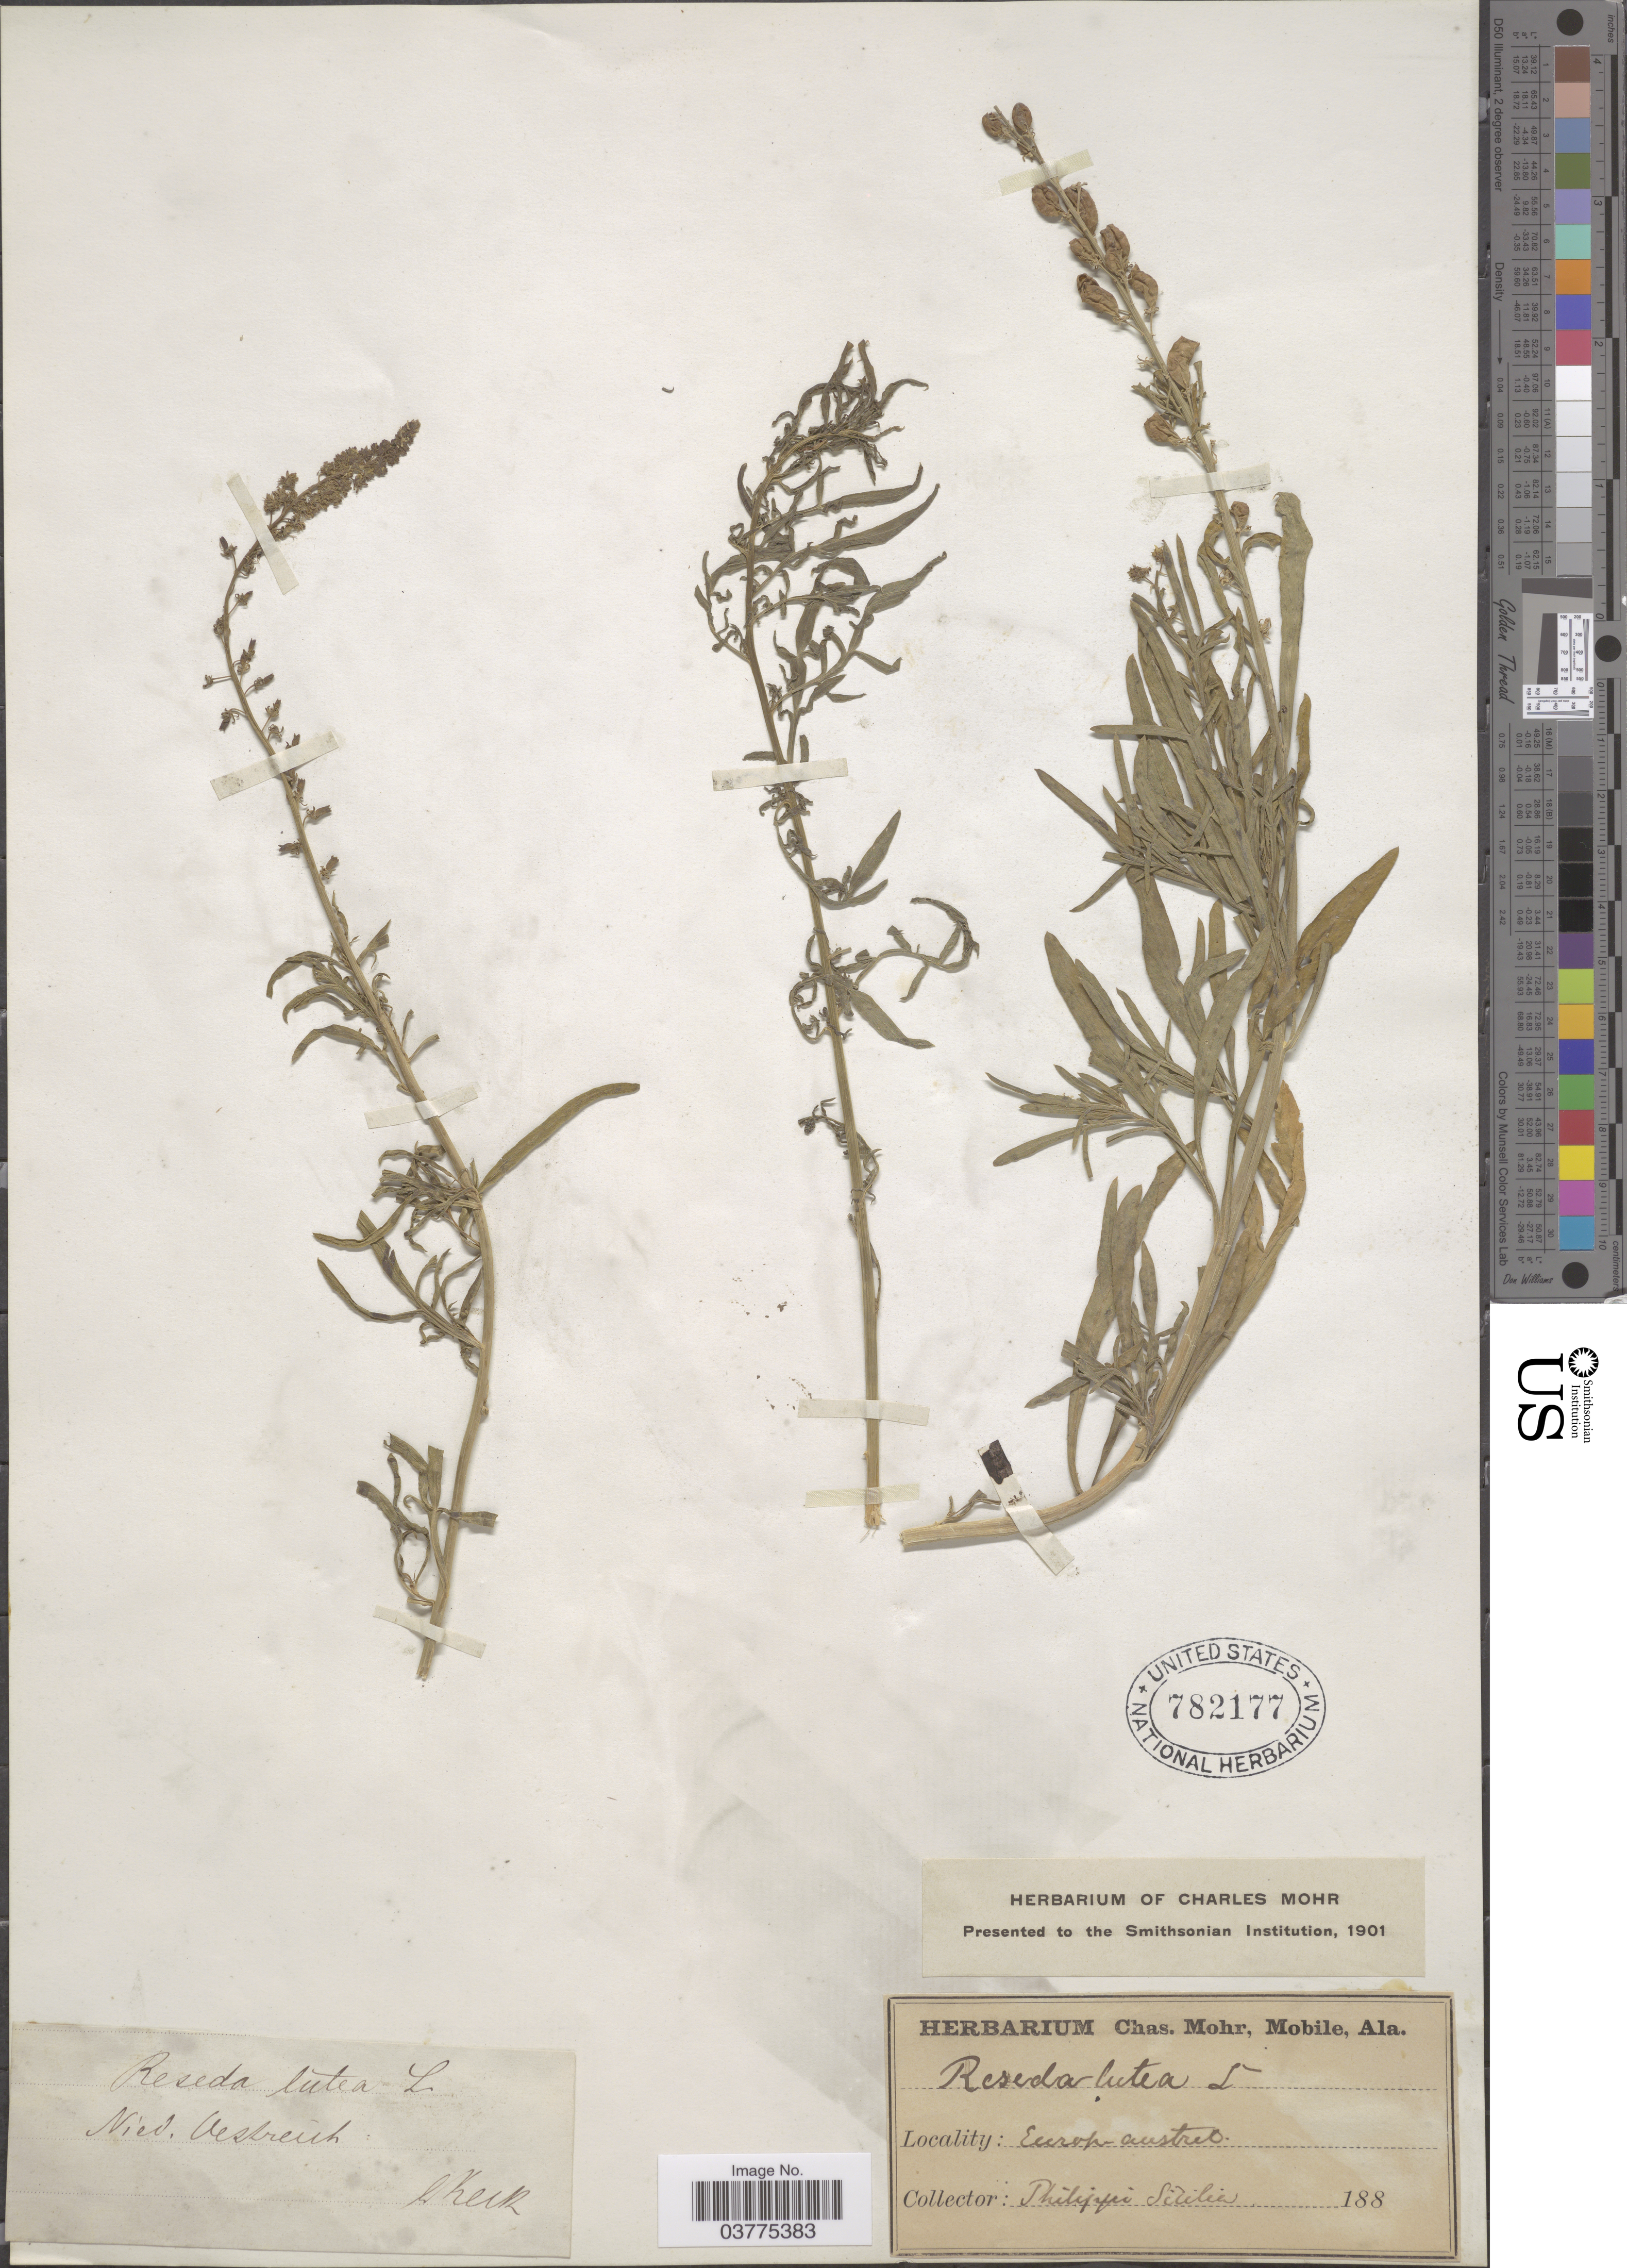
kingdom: Plantae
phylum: Tracheophyta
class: Magnoliopsida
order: Brassicales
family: Resedaceae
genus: Reseda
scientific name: Reseda lutea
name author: L.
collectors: -- Keck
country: Austria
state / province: Niederosterreich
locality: Nied. Oestreich.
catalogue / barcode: US 782177-2